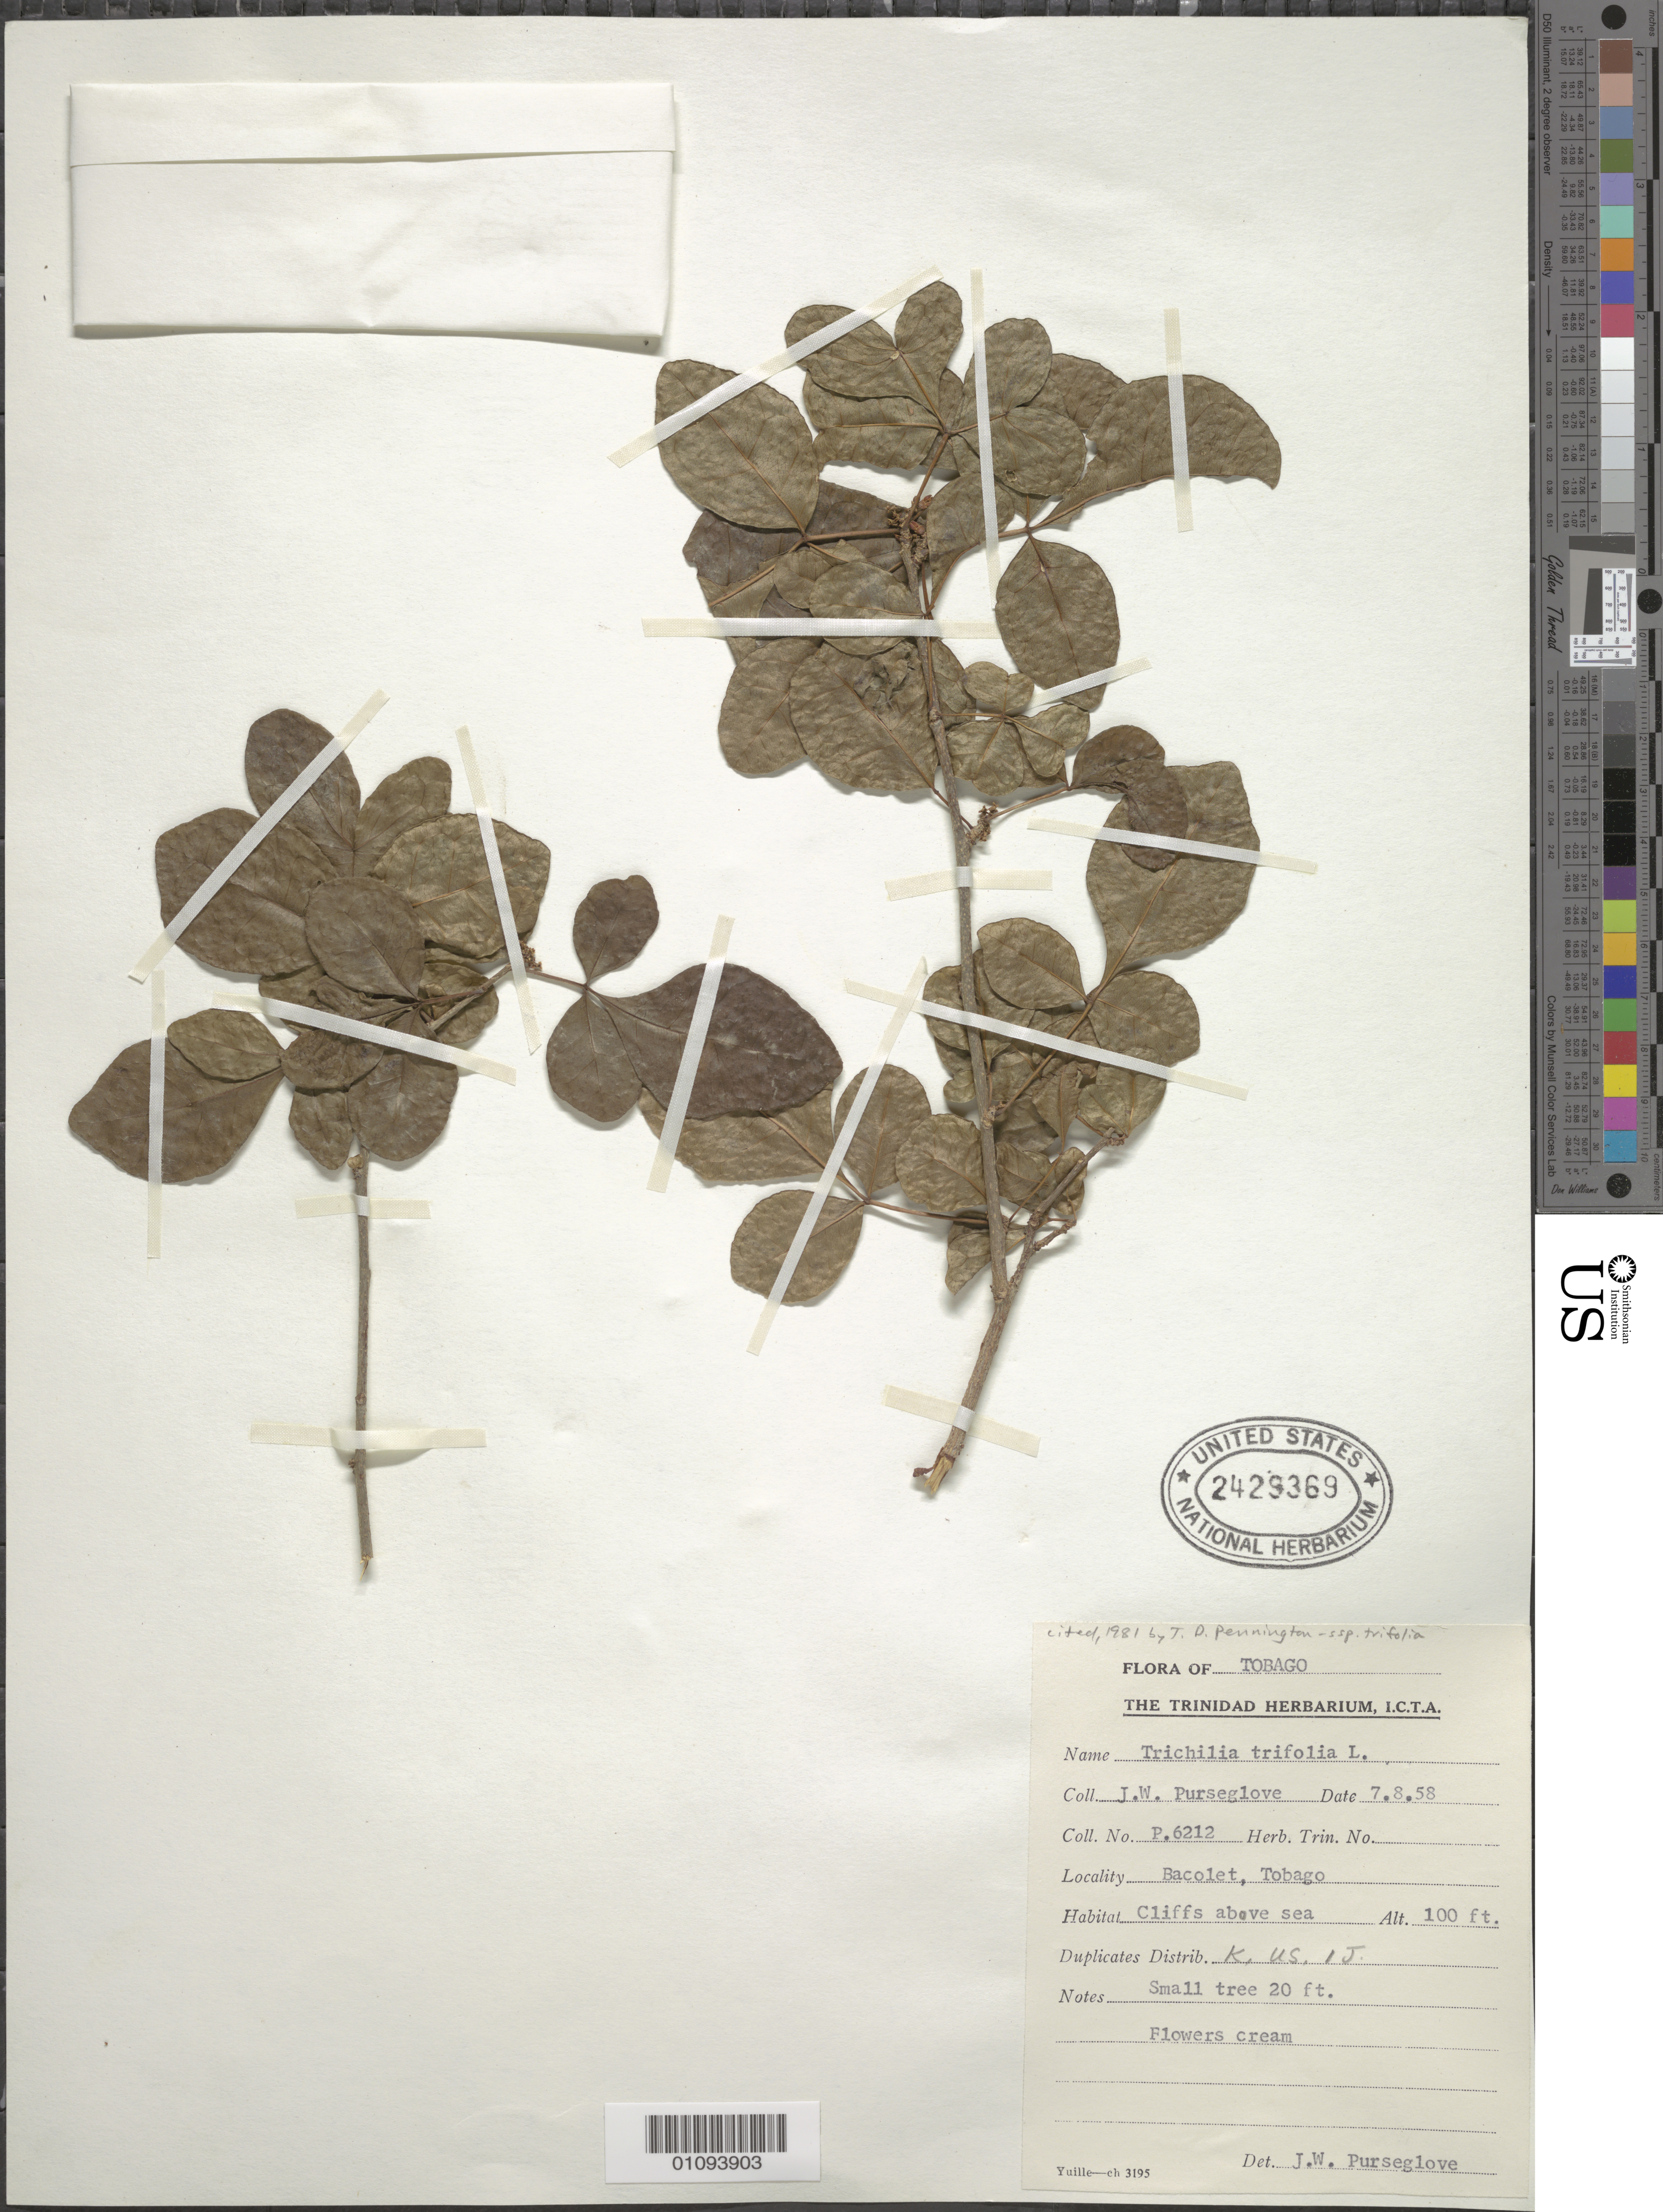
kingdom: Plantae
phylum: Tracheophyta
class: Magnoliopsida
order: Sapindales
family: Meliaceae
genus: Trichilia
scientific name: Trichilia trifolia subsp. trifolia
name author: L.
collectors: J. Purseglove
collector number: P.6212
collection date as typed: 08 Jul 1958 or 07 Aug 1958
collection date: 1958-07-08 or 1958-08-07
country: Trinidad and Tobago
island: Tobago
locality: Bacolet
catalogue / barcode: US 2429369